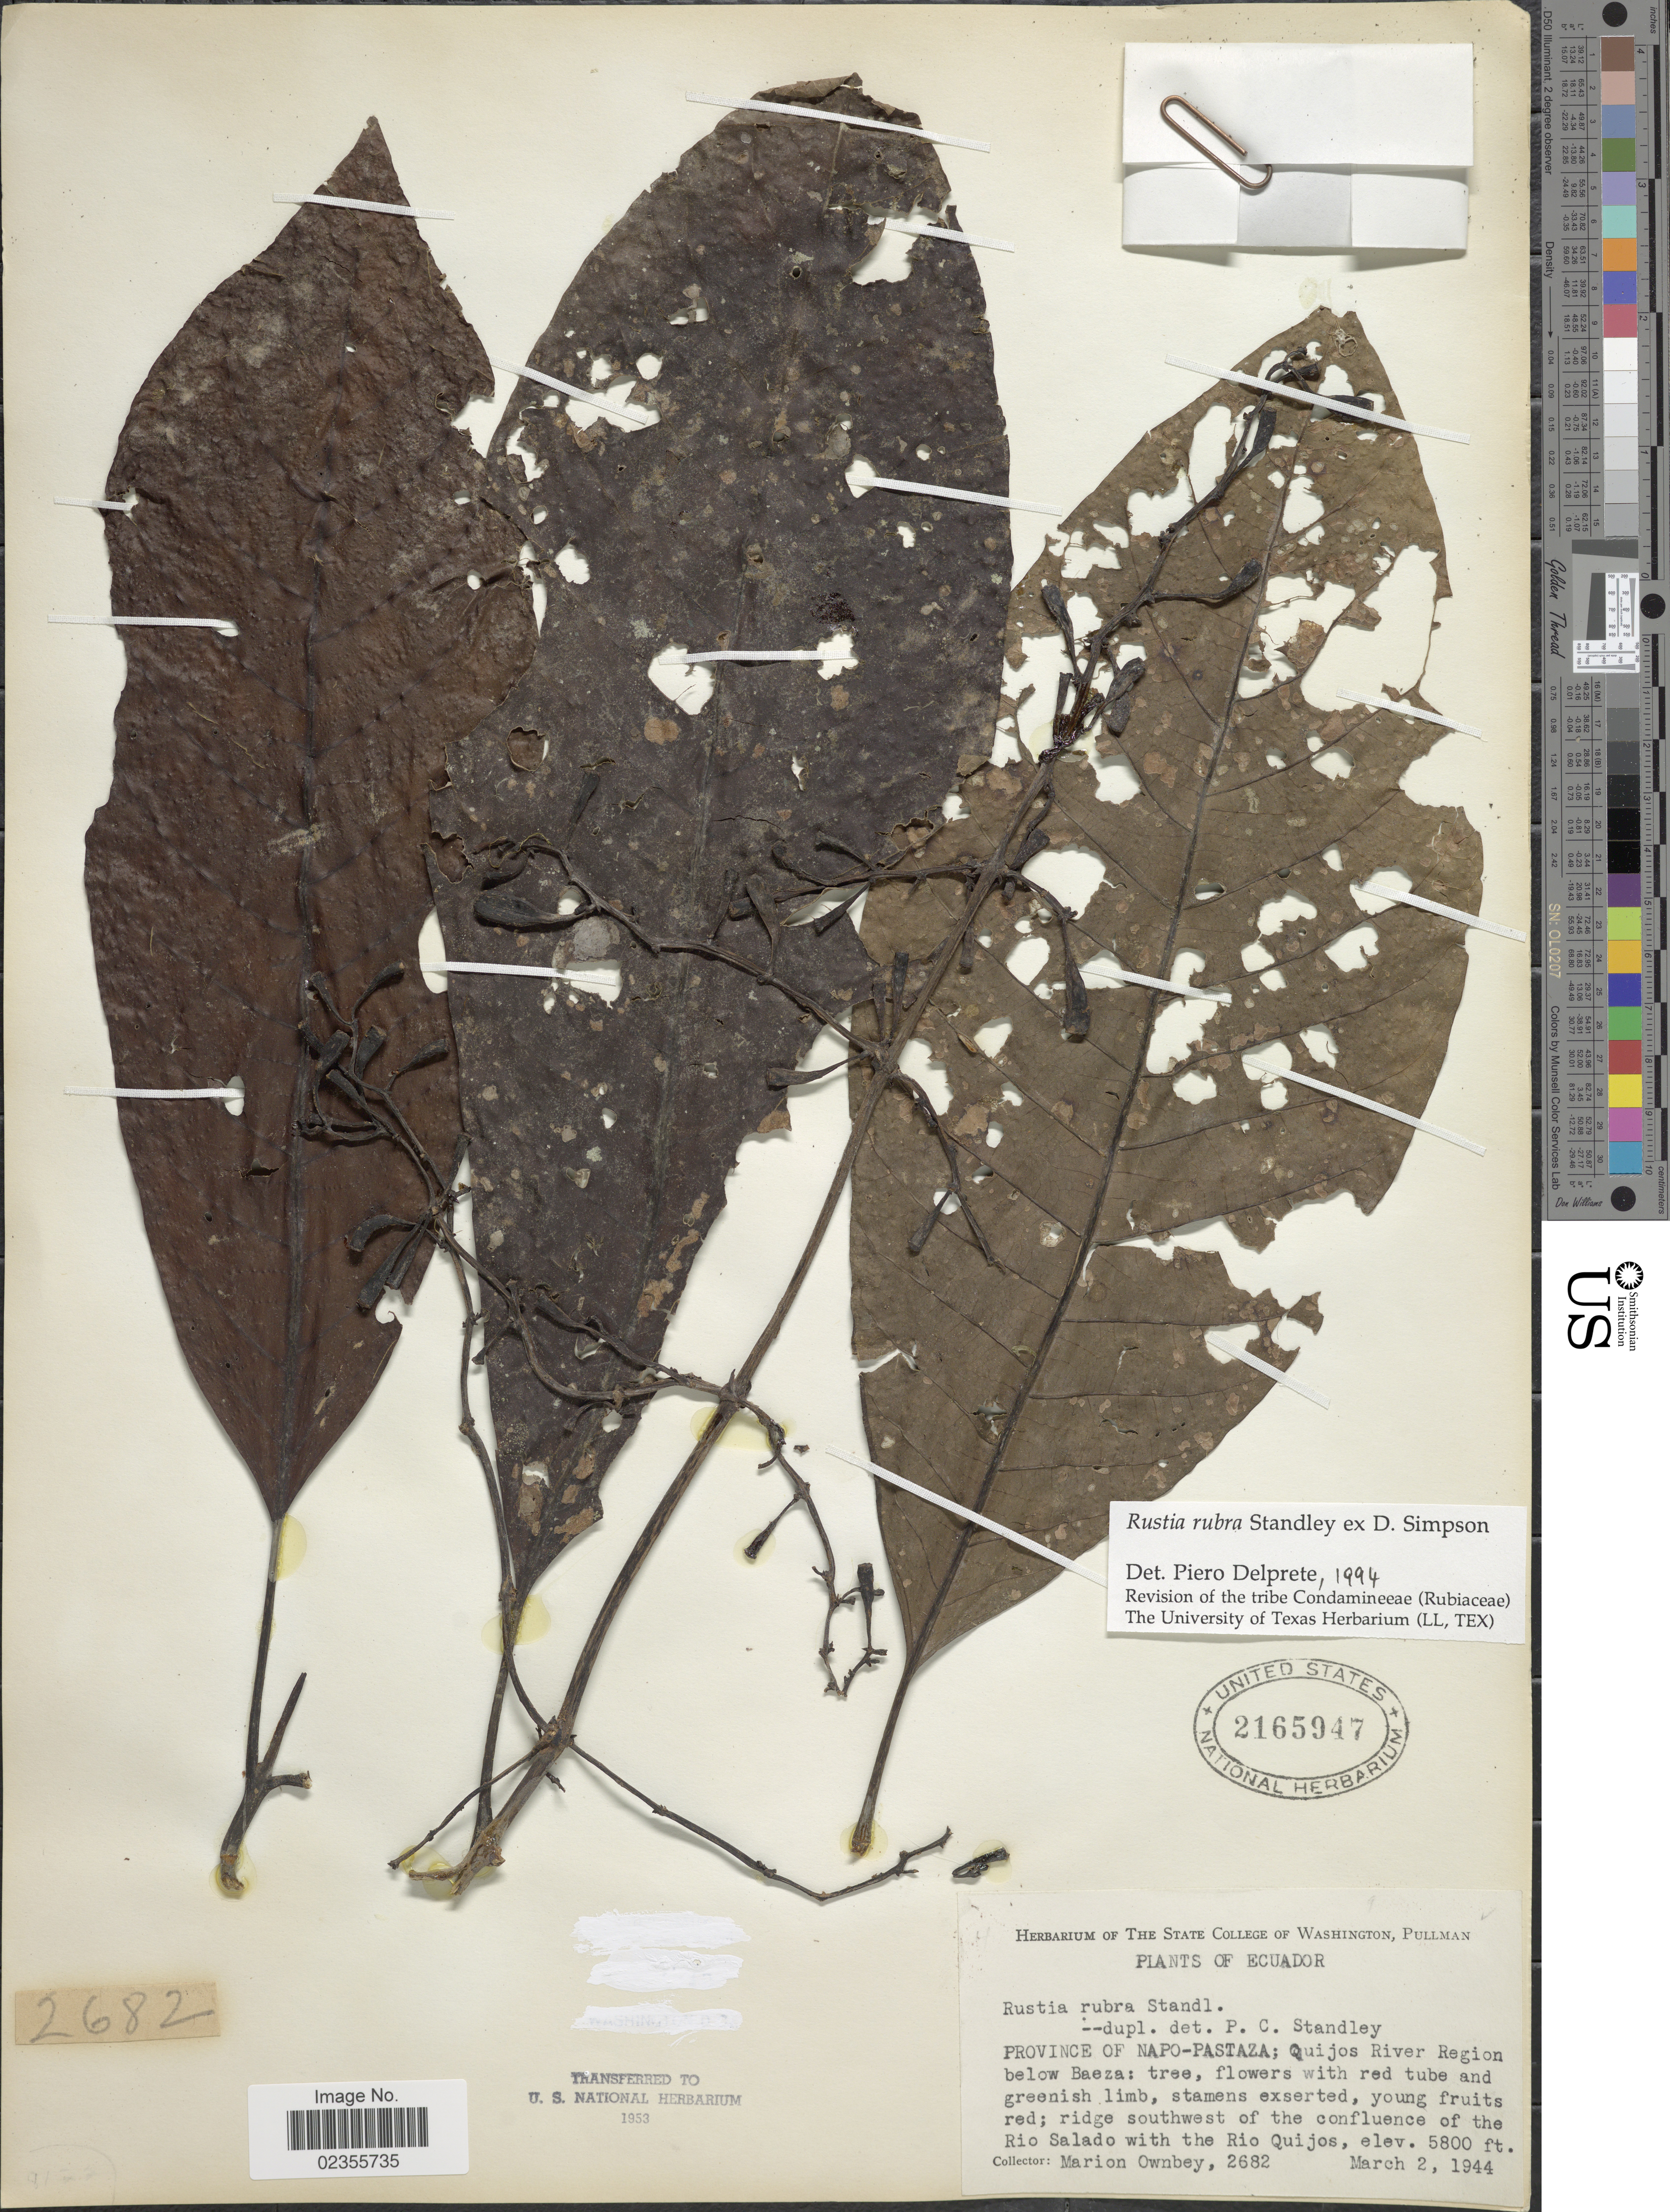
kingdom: Plantae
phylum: Tracheophyta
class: Magnoliopsida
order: Gentianales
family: Rubiaceae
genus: Rustia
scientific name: Rustia rubra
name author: Standl. ex D.R. Simpson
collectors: F. M. Ownbey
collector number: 2682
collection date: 1944-03-02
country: Ecuador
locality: Province of Napo-Pastaza; Quijos River Region below Baeza; ridge southwest of the confluence of the Rio Salado with the Rio Quijos.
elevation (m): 1768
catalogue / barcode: US 2165947